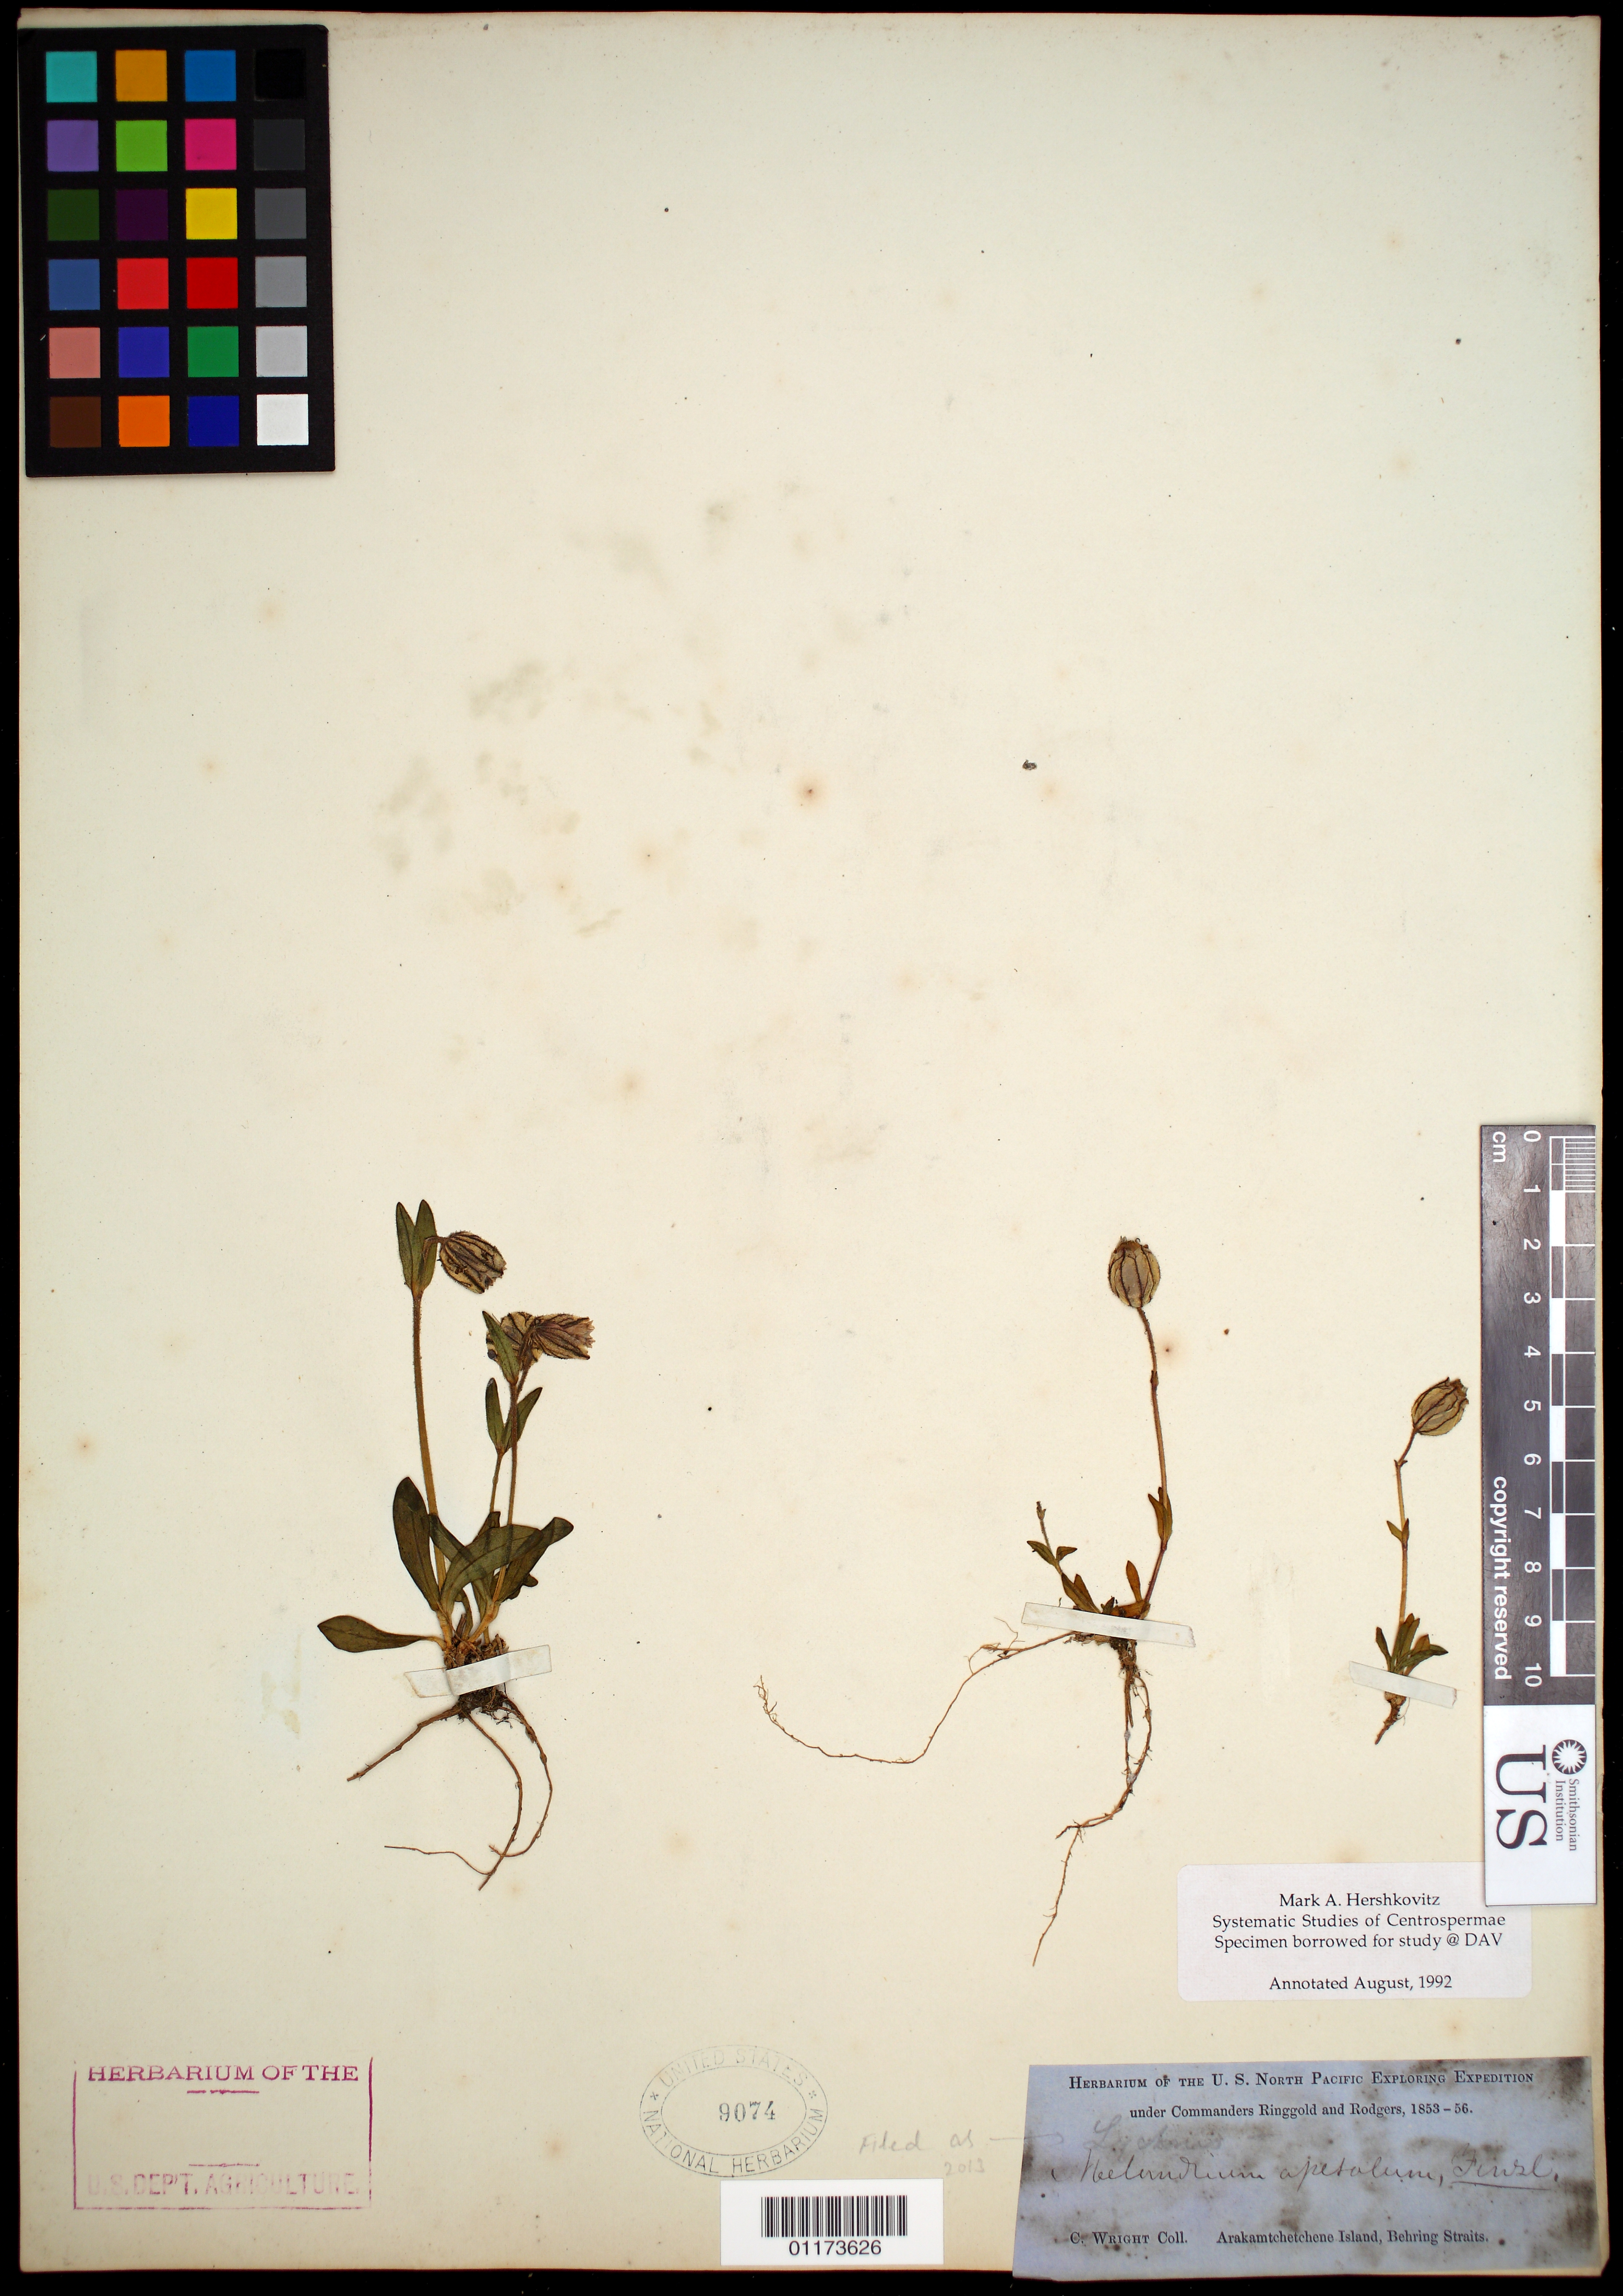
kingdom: Plantae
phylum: Tracheophyta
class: Magnoliopsida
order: Caryophyllales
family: Caryophyllaceae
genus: Silene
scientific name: Silene uralensis subsp. uralensis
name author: (Rupr.) Bocquet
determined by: Strong, Mark T., (BOT), Smithsonian Institution - National Museum of Natural History (UNITED STATES)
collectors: C. Wright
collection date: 1853/1856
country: Russian Federation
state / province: Chukotka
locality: Arakamtchetchene I. Bering's Straits.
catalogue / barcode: US 9074